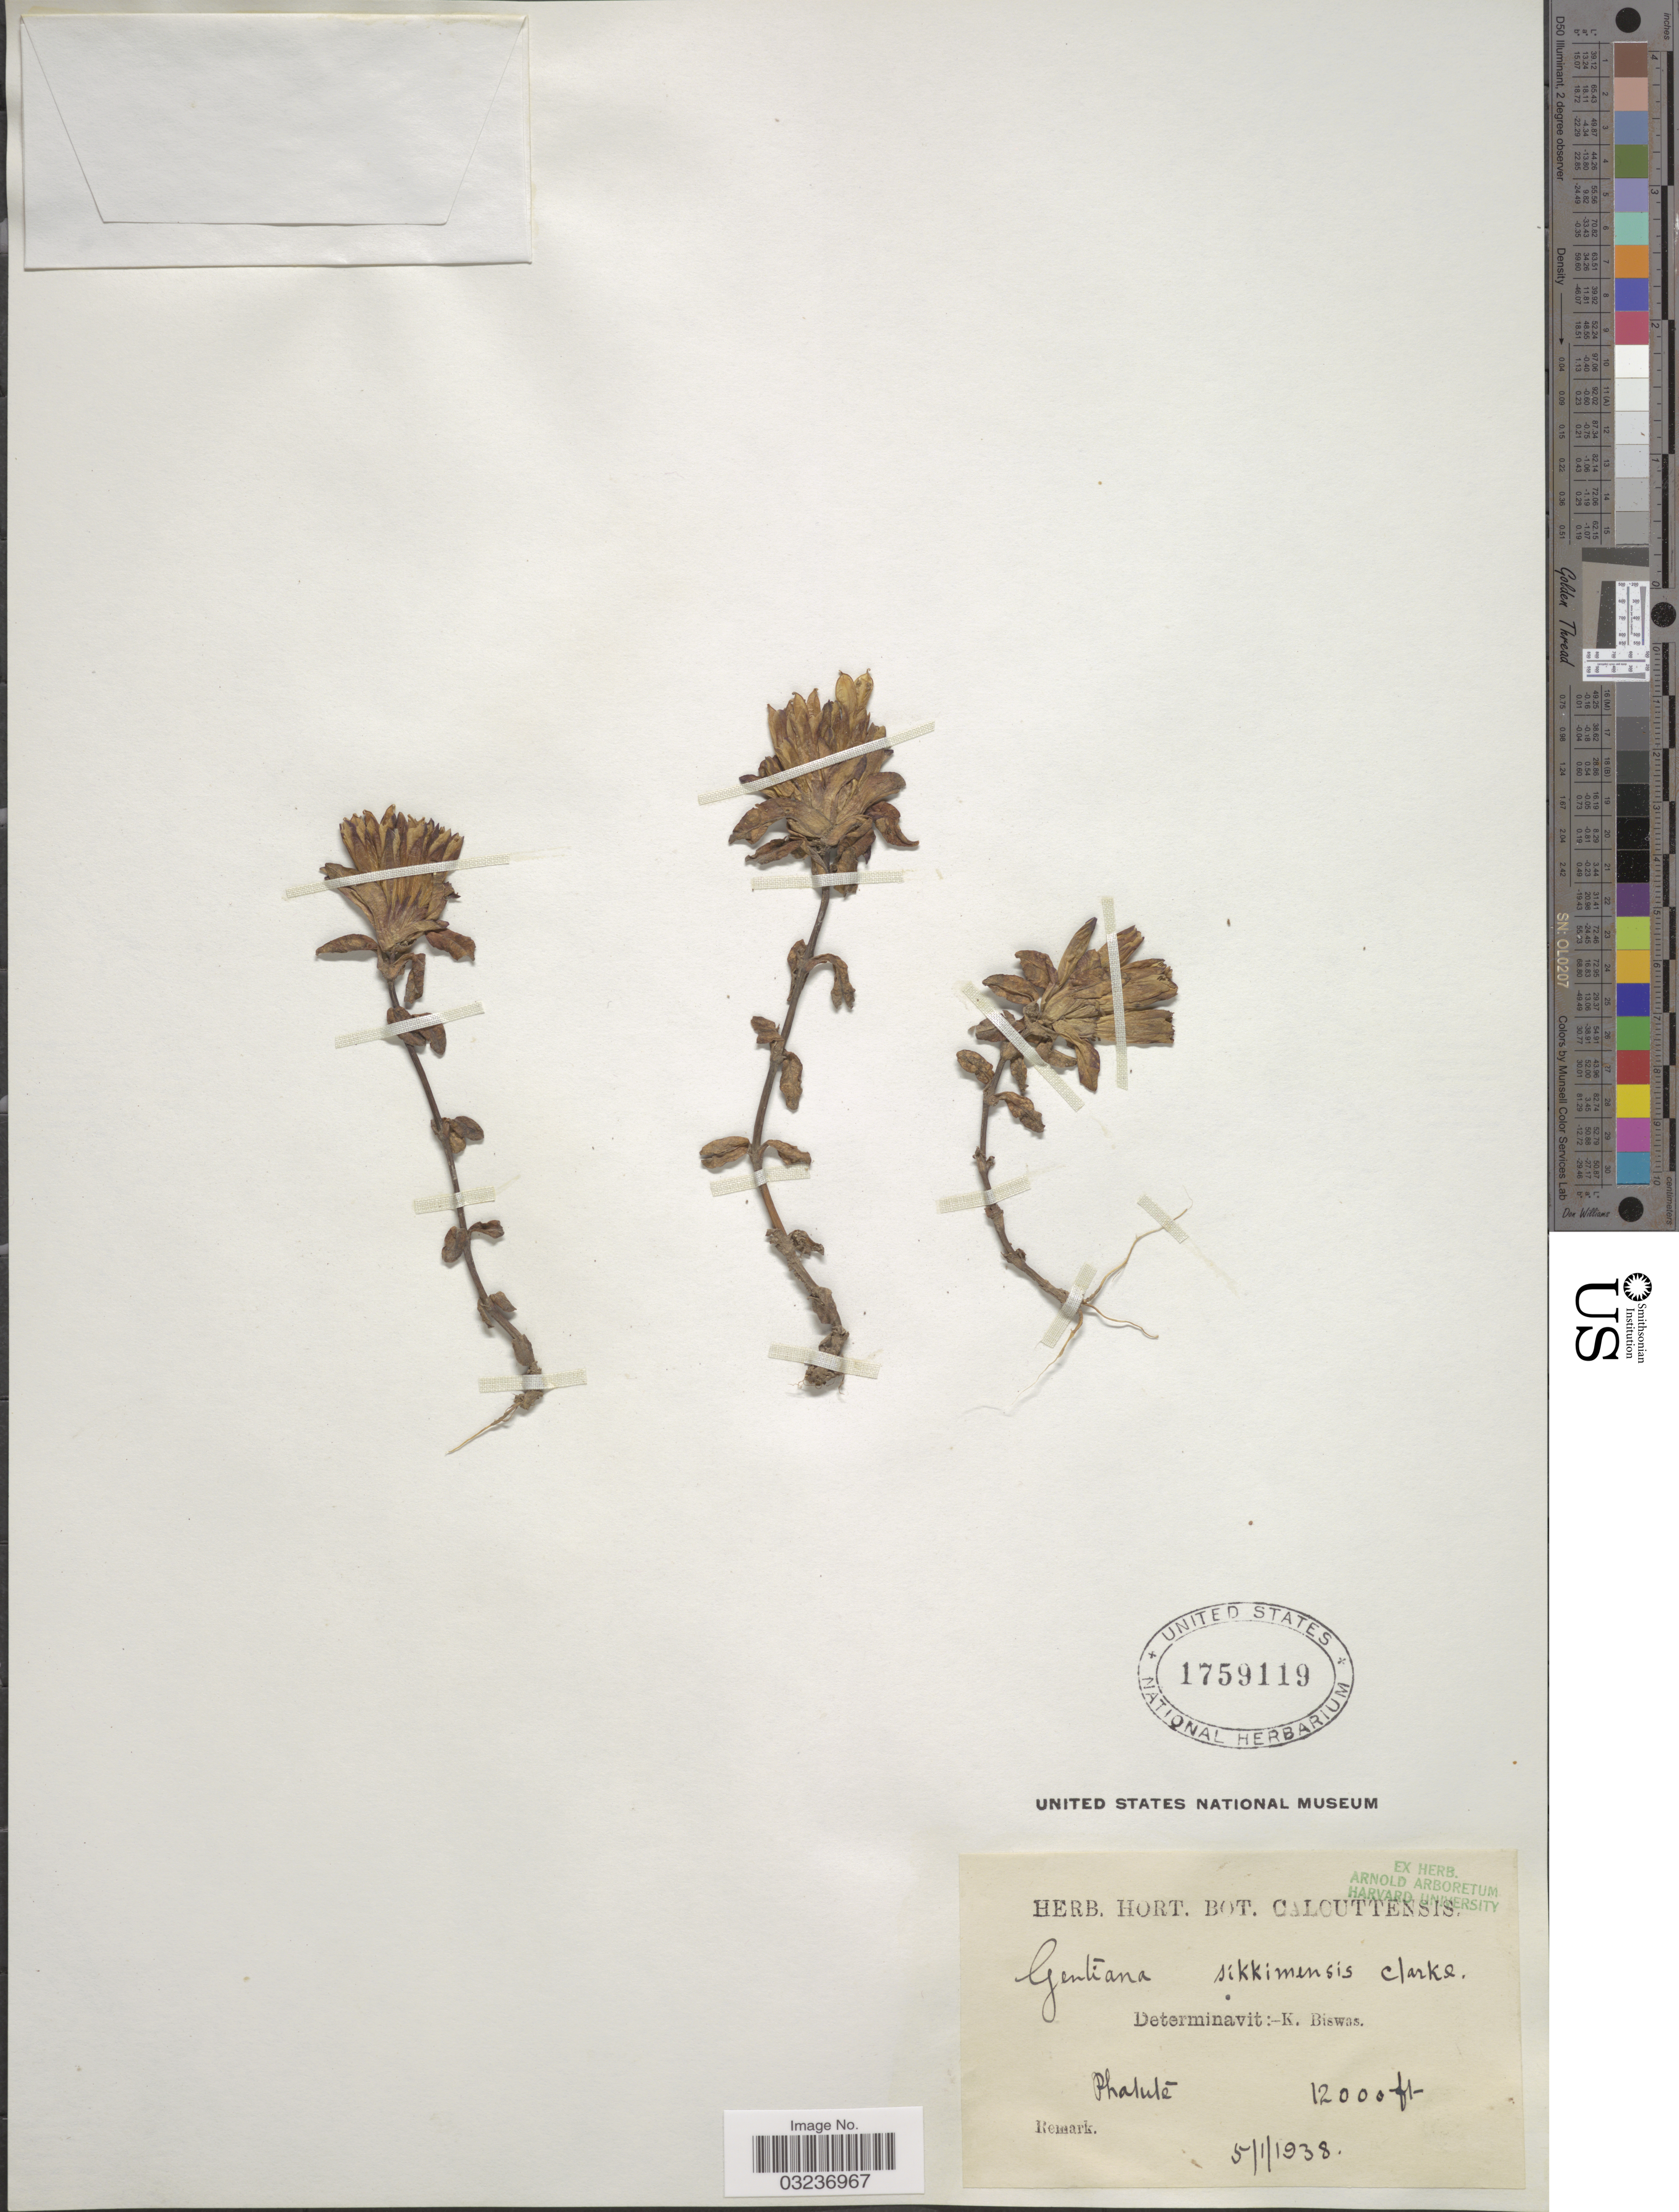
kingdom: Plantae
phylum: Tracheophyta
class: Magnoliopsida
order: Gentianales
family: Gentianaceae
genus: Gentiana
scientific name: Gentiana sikkimensis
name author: C.B. Clarke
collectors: K. Biswas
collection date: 1938-01-05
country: India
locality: Phalute.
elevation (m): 3658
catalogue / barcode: US 1759119